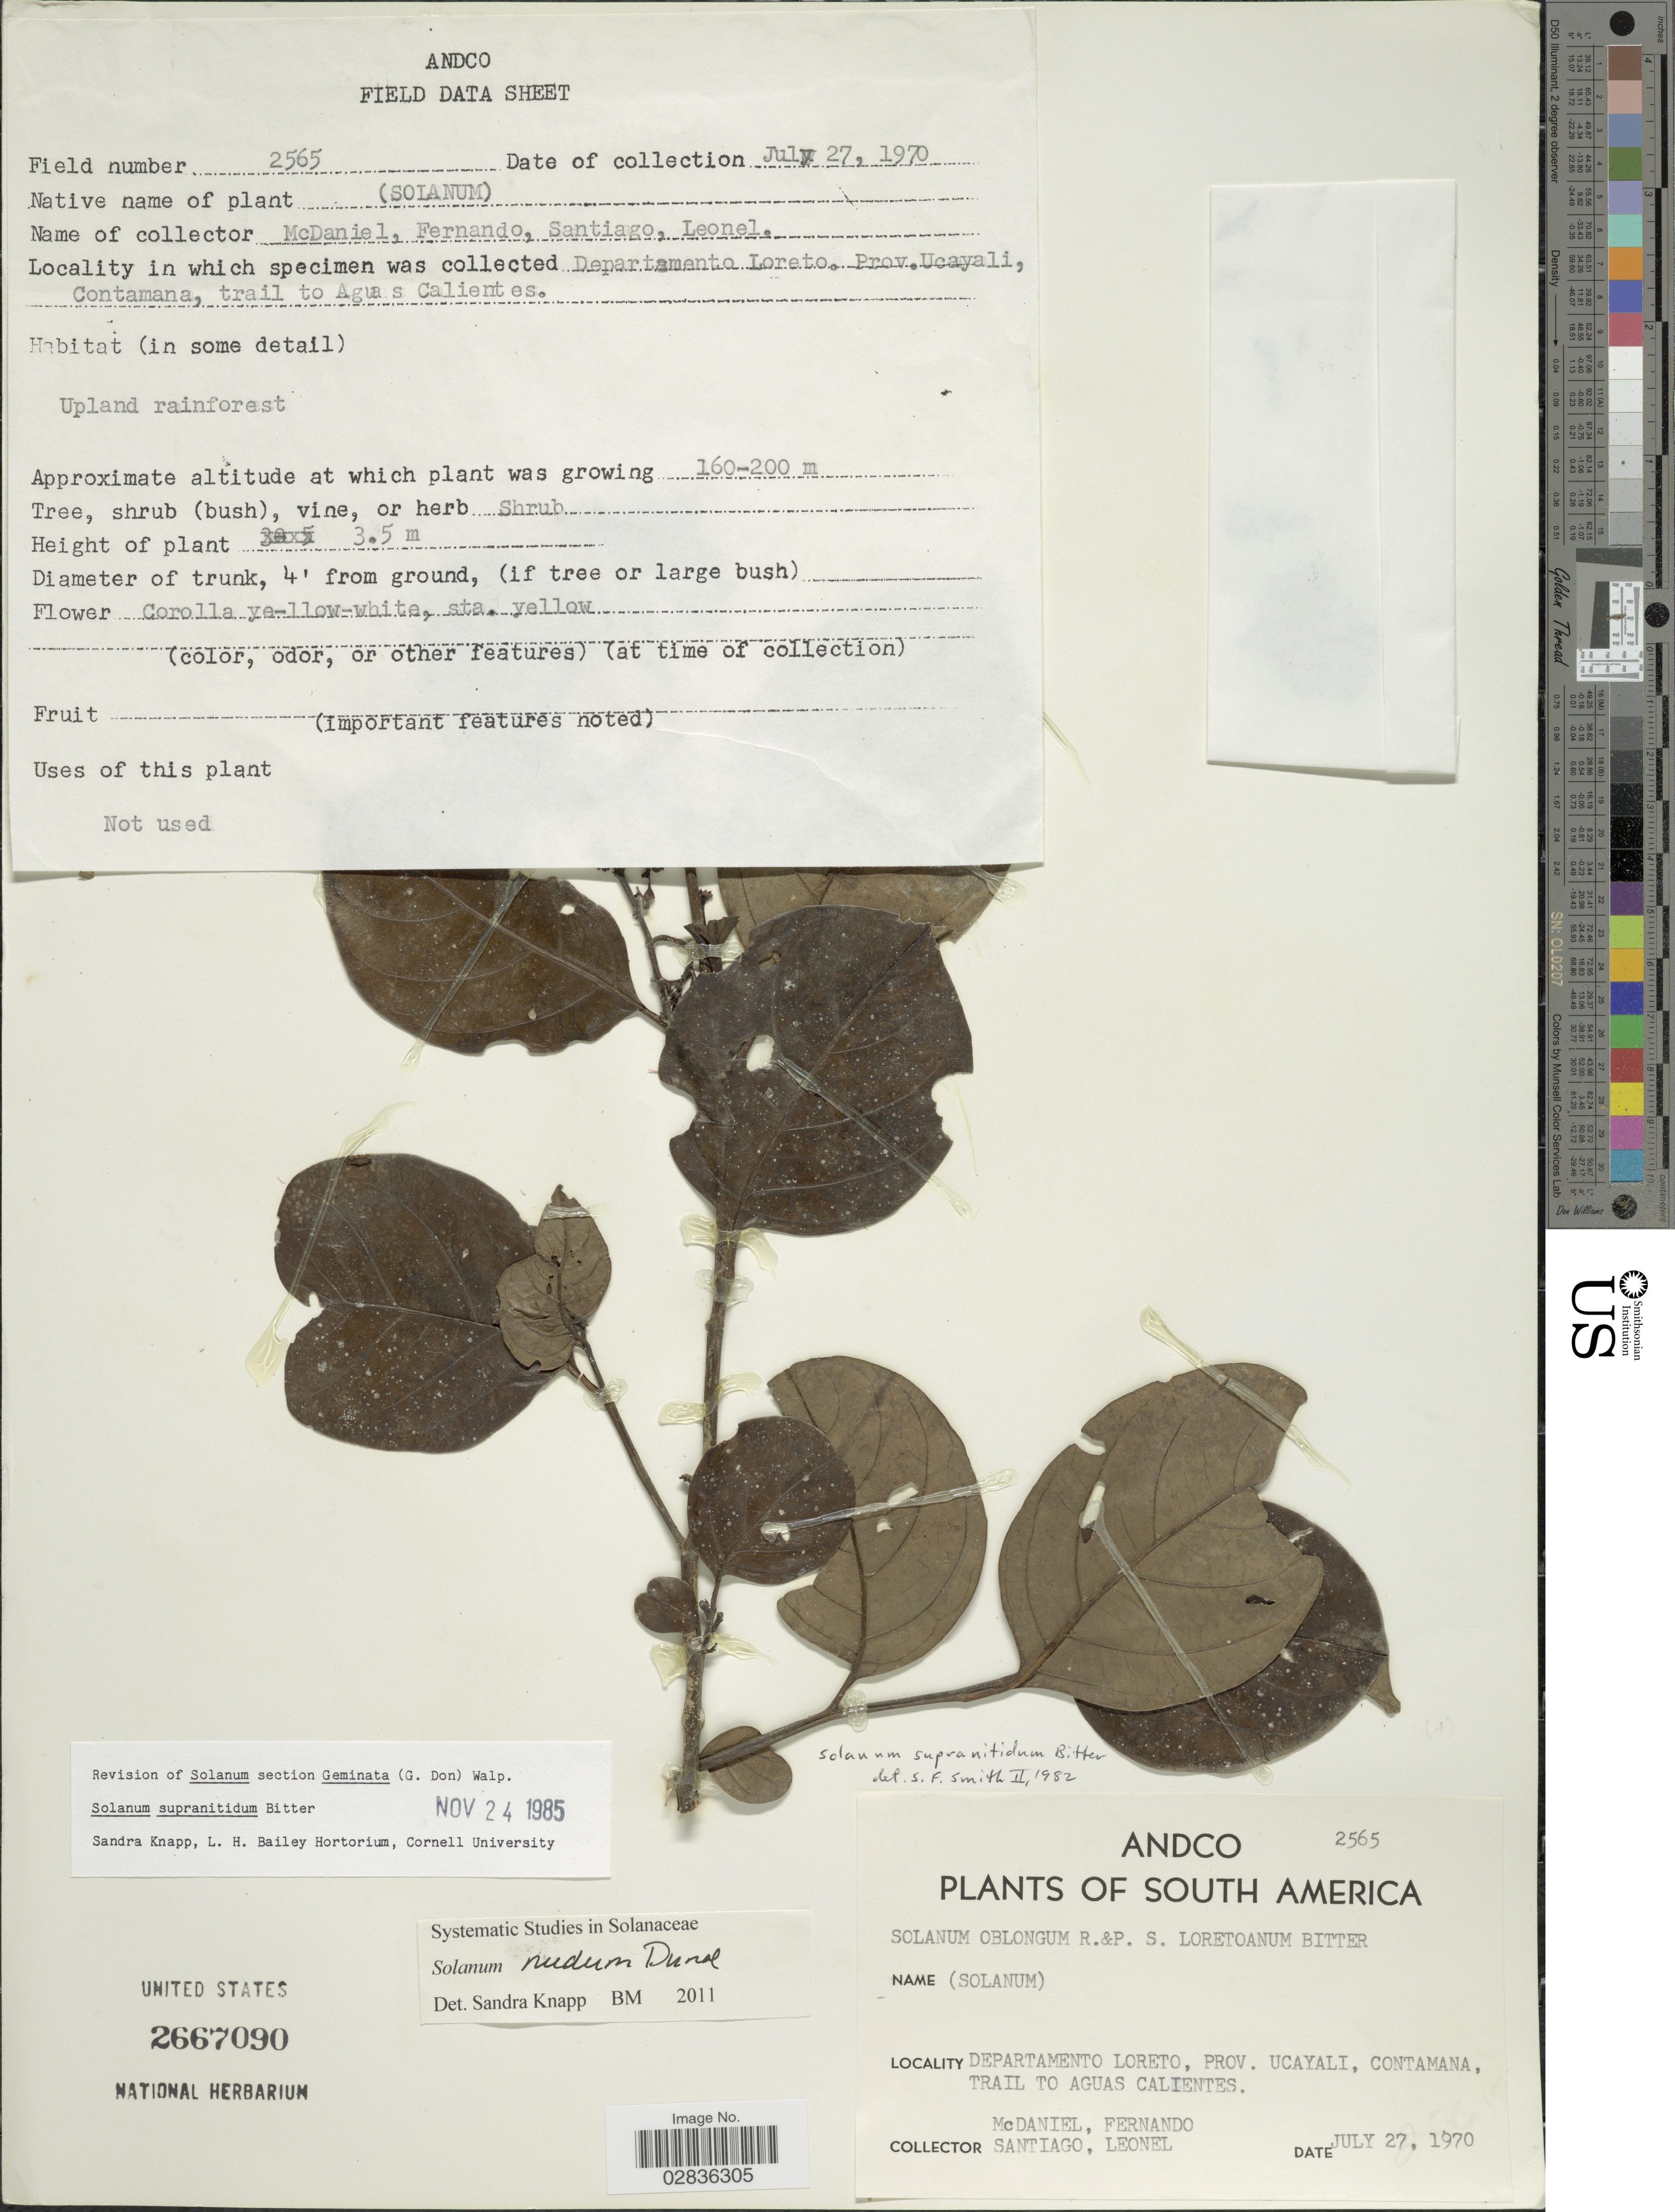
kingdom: Plantae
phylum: Tracheophyta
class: Magnoliopsida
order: Solanales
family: Solanaceae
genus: Solanum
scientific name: Solanum nudum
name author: Dunal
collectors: -- McDaniel, -- Fernando, -. Santiago & -- Leonel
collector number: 2565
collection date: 1970-07-27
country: Peru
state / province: Loreto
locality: Andco. Departamento Loreto, Prov. Ucayali, Contamana, trail to Aguas Calientes.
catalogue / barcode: US 2667090